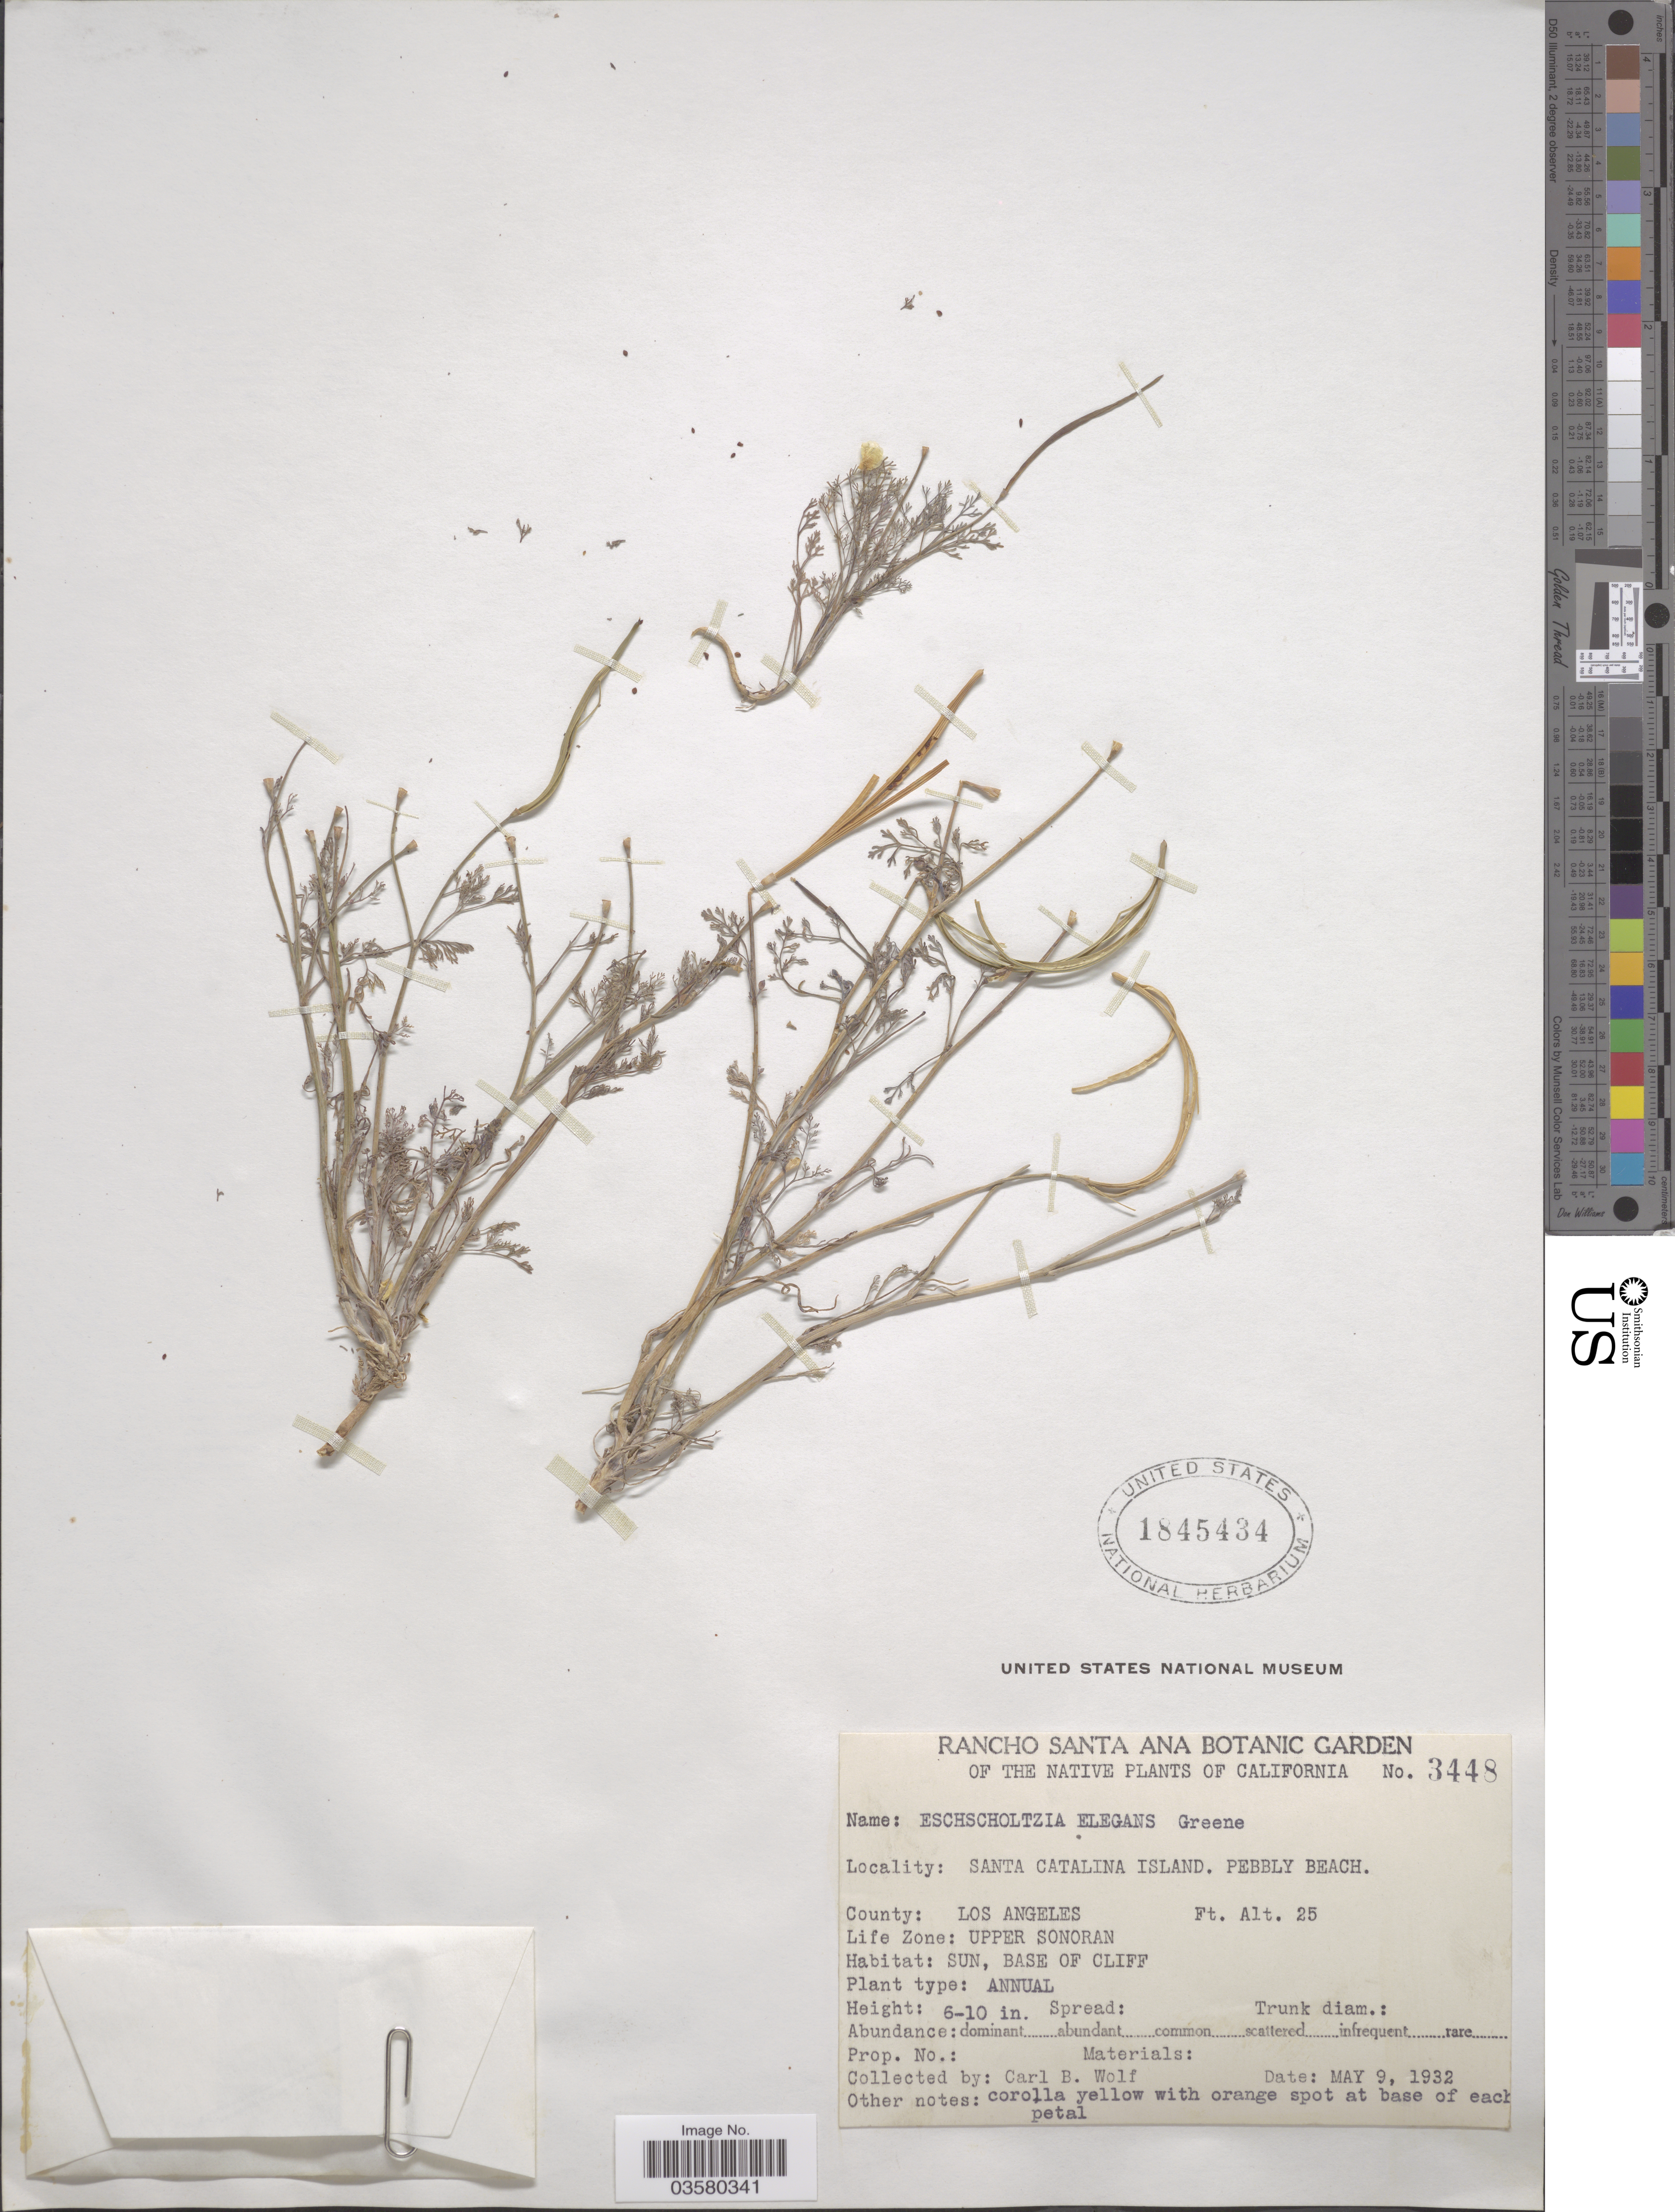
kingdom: Plantae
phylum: Tracheophyta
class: Magnoliopsida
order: Ranunculales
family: Papaveraceae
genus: Eschscholzia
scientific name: Eschscholzia elegans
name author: Greene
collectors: C. B. Wolf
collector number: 3448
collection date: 1932-05-09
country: United States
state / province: California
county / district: Los Angeles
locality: The Native. Santa Catalina Island. Pebbly Beach. County: Los Angeles. Life Zone: Upper Sonoran.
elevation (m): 8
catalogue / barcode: US 1845434